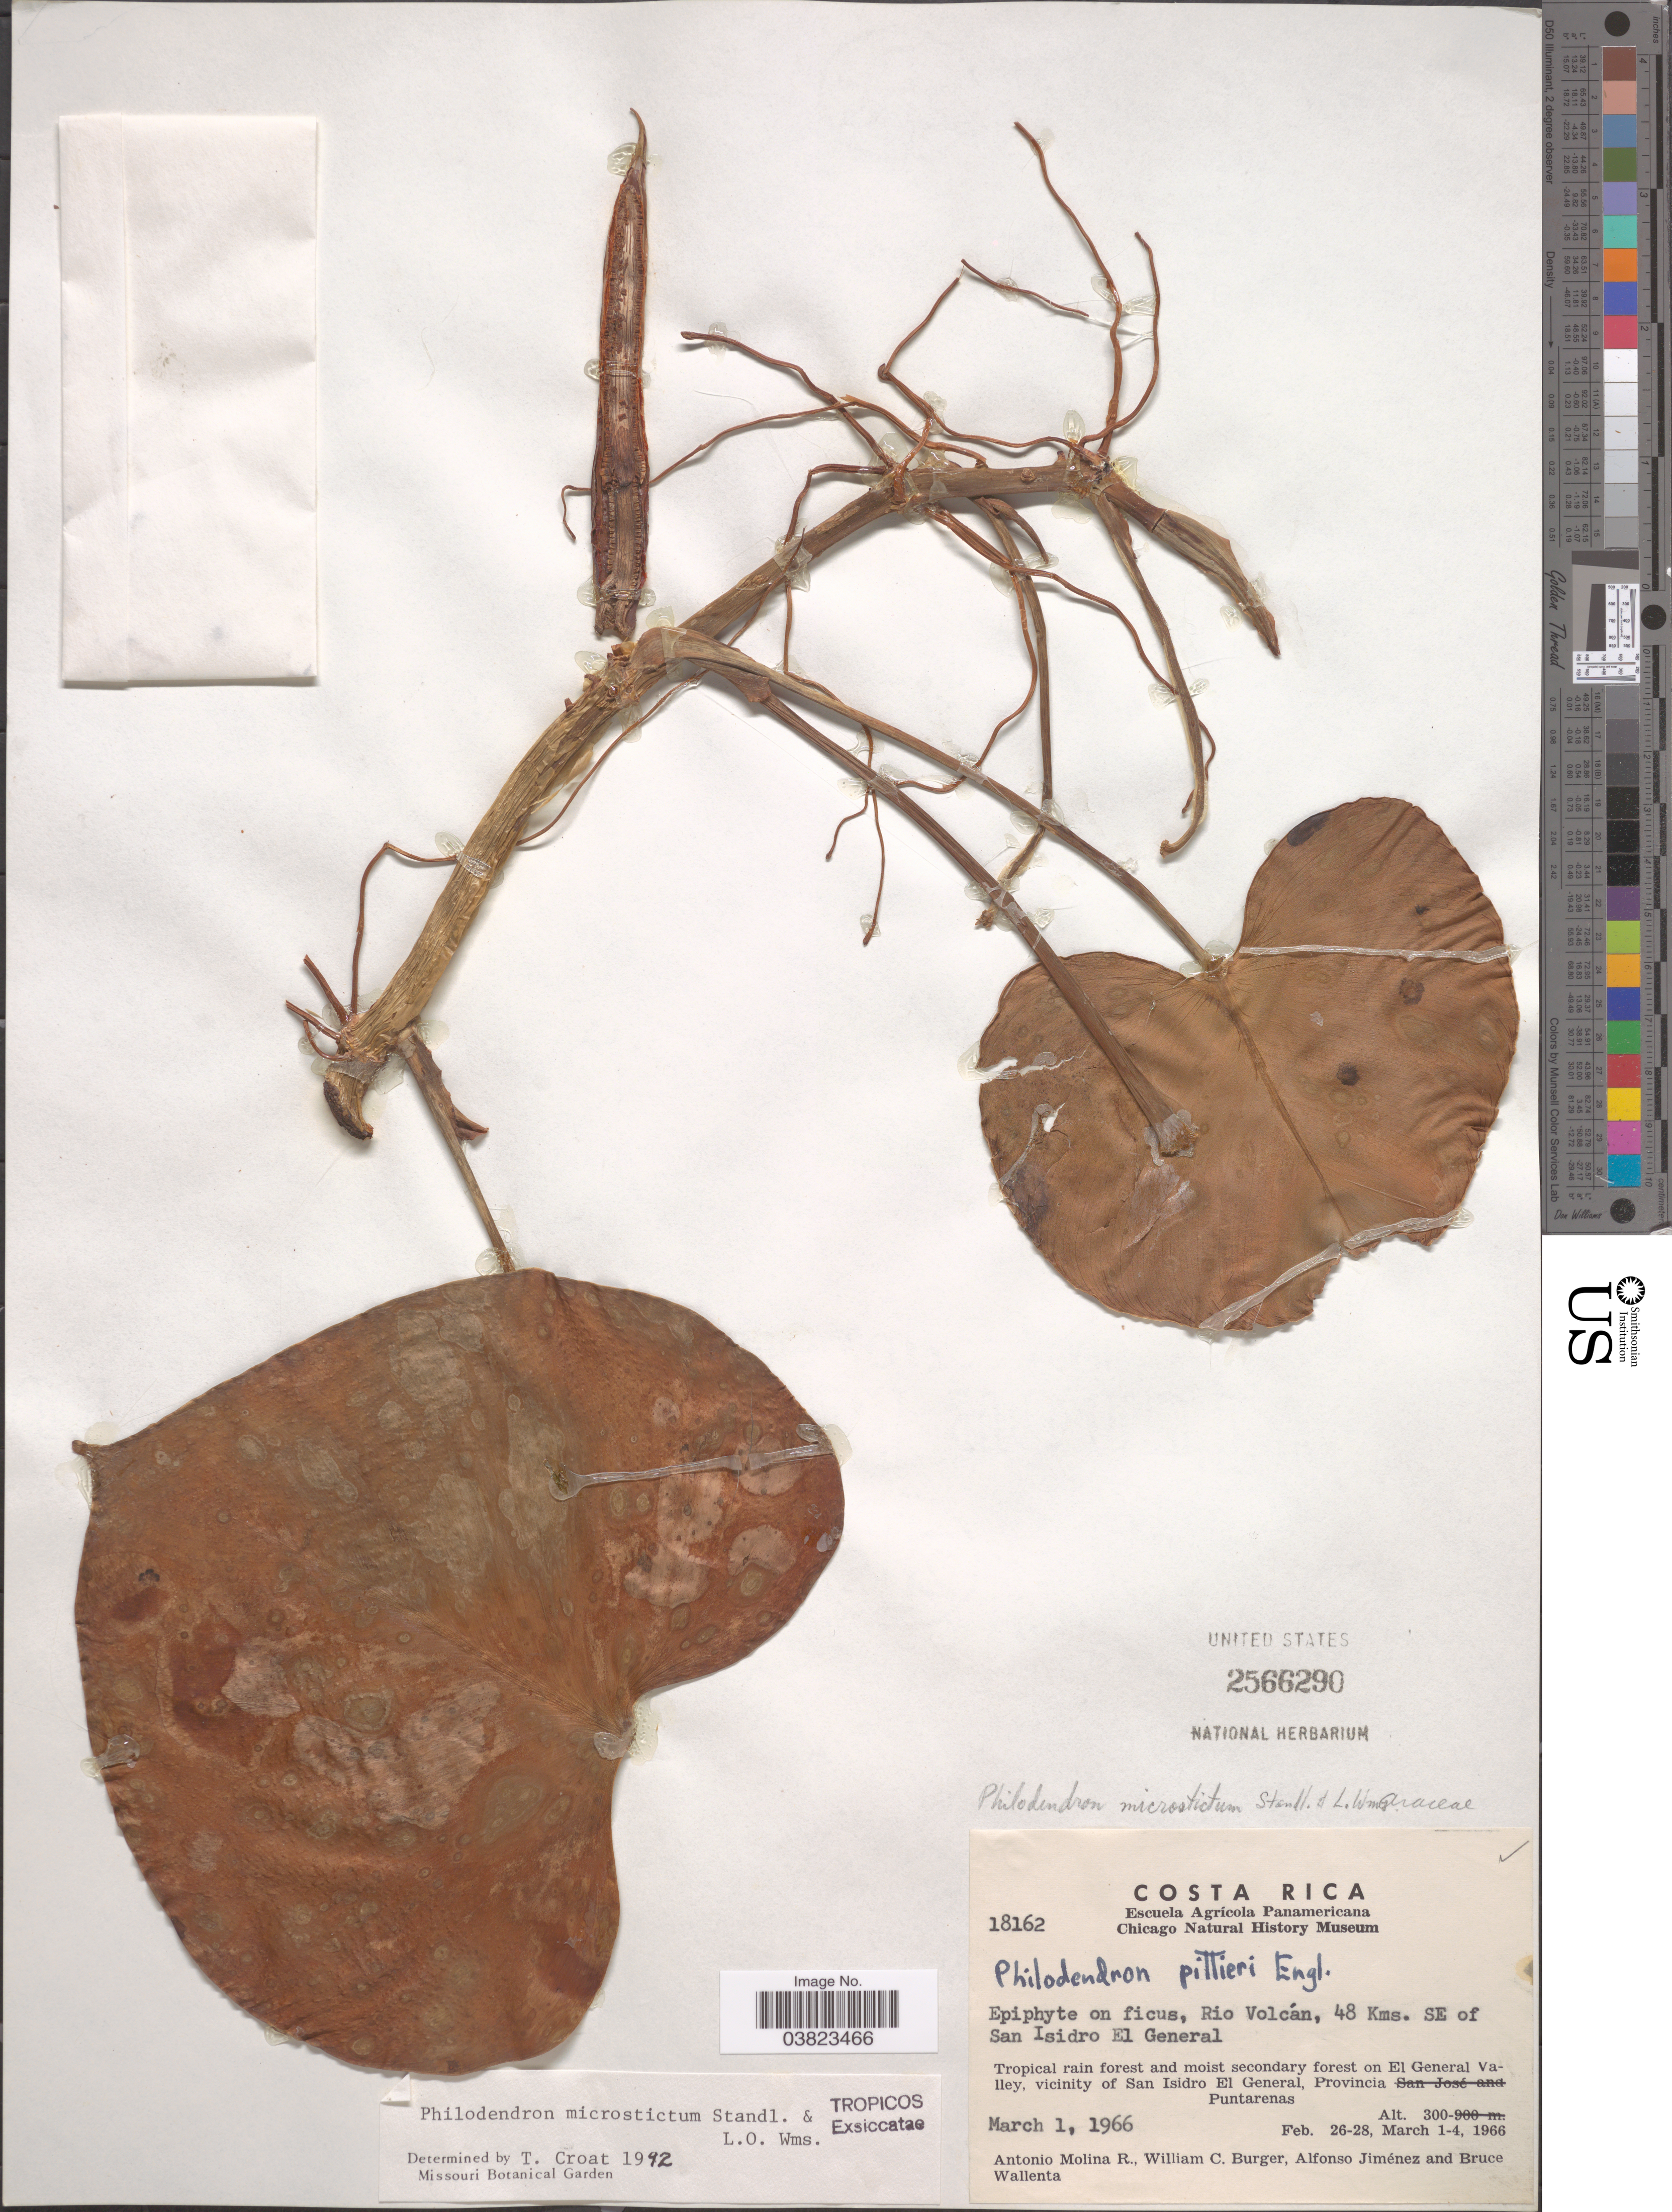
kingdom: Plantae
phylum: Tracheophyta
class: Liliopsida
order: Alismatales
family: Araceae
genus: Philodendron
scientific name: Philodendron microstictum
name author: Standl. & L.O. Williams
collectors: A. Molina R., W. Burger, A. Jiménez & B. Wallenta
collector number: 18162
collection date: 1966-03-01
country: Costa Rica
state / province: Puntarenas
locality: Rio Volcán, 48 Kms. SE of San Isidro El General. Tropical rain forest and moist secondary forest on El General Valley, vicinity of San Isidro El General.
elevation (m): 300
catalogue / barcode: US 2566290